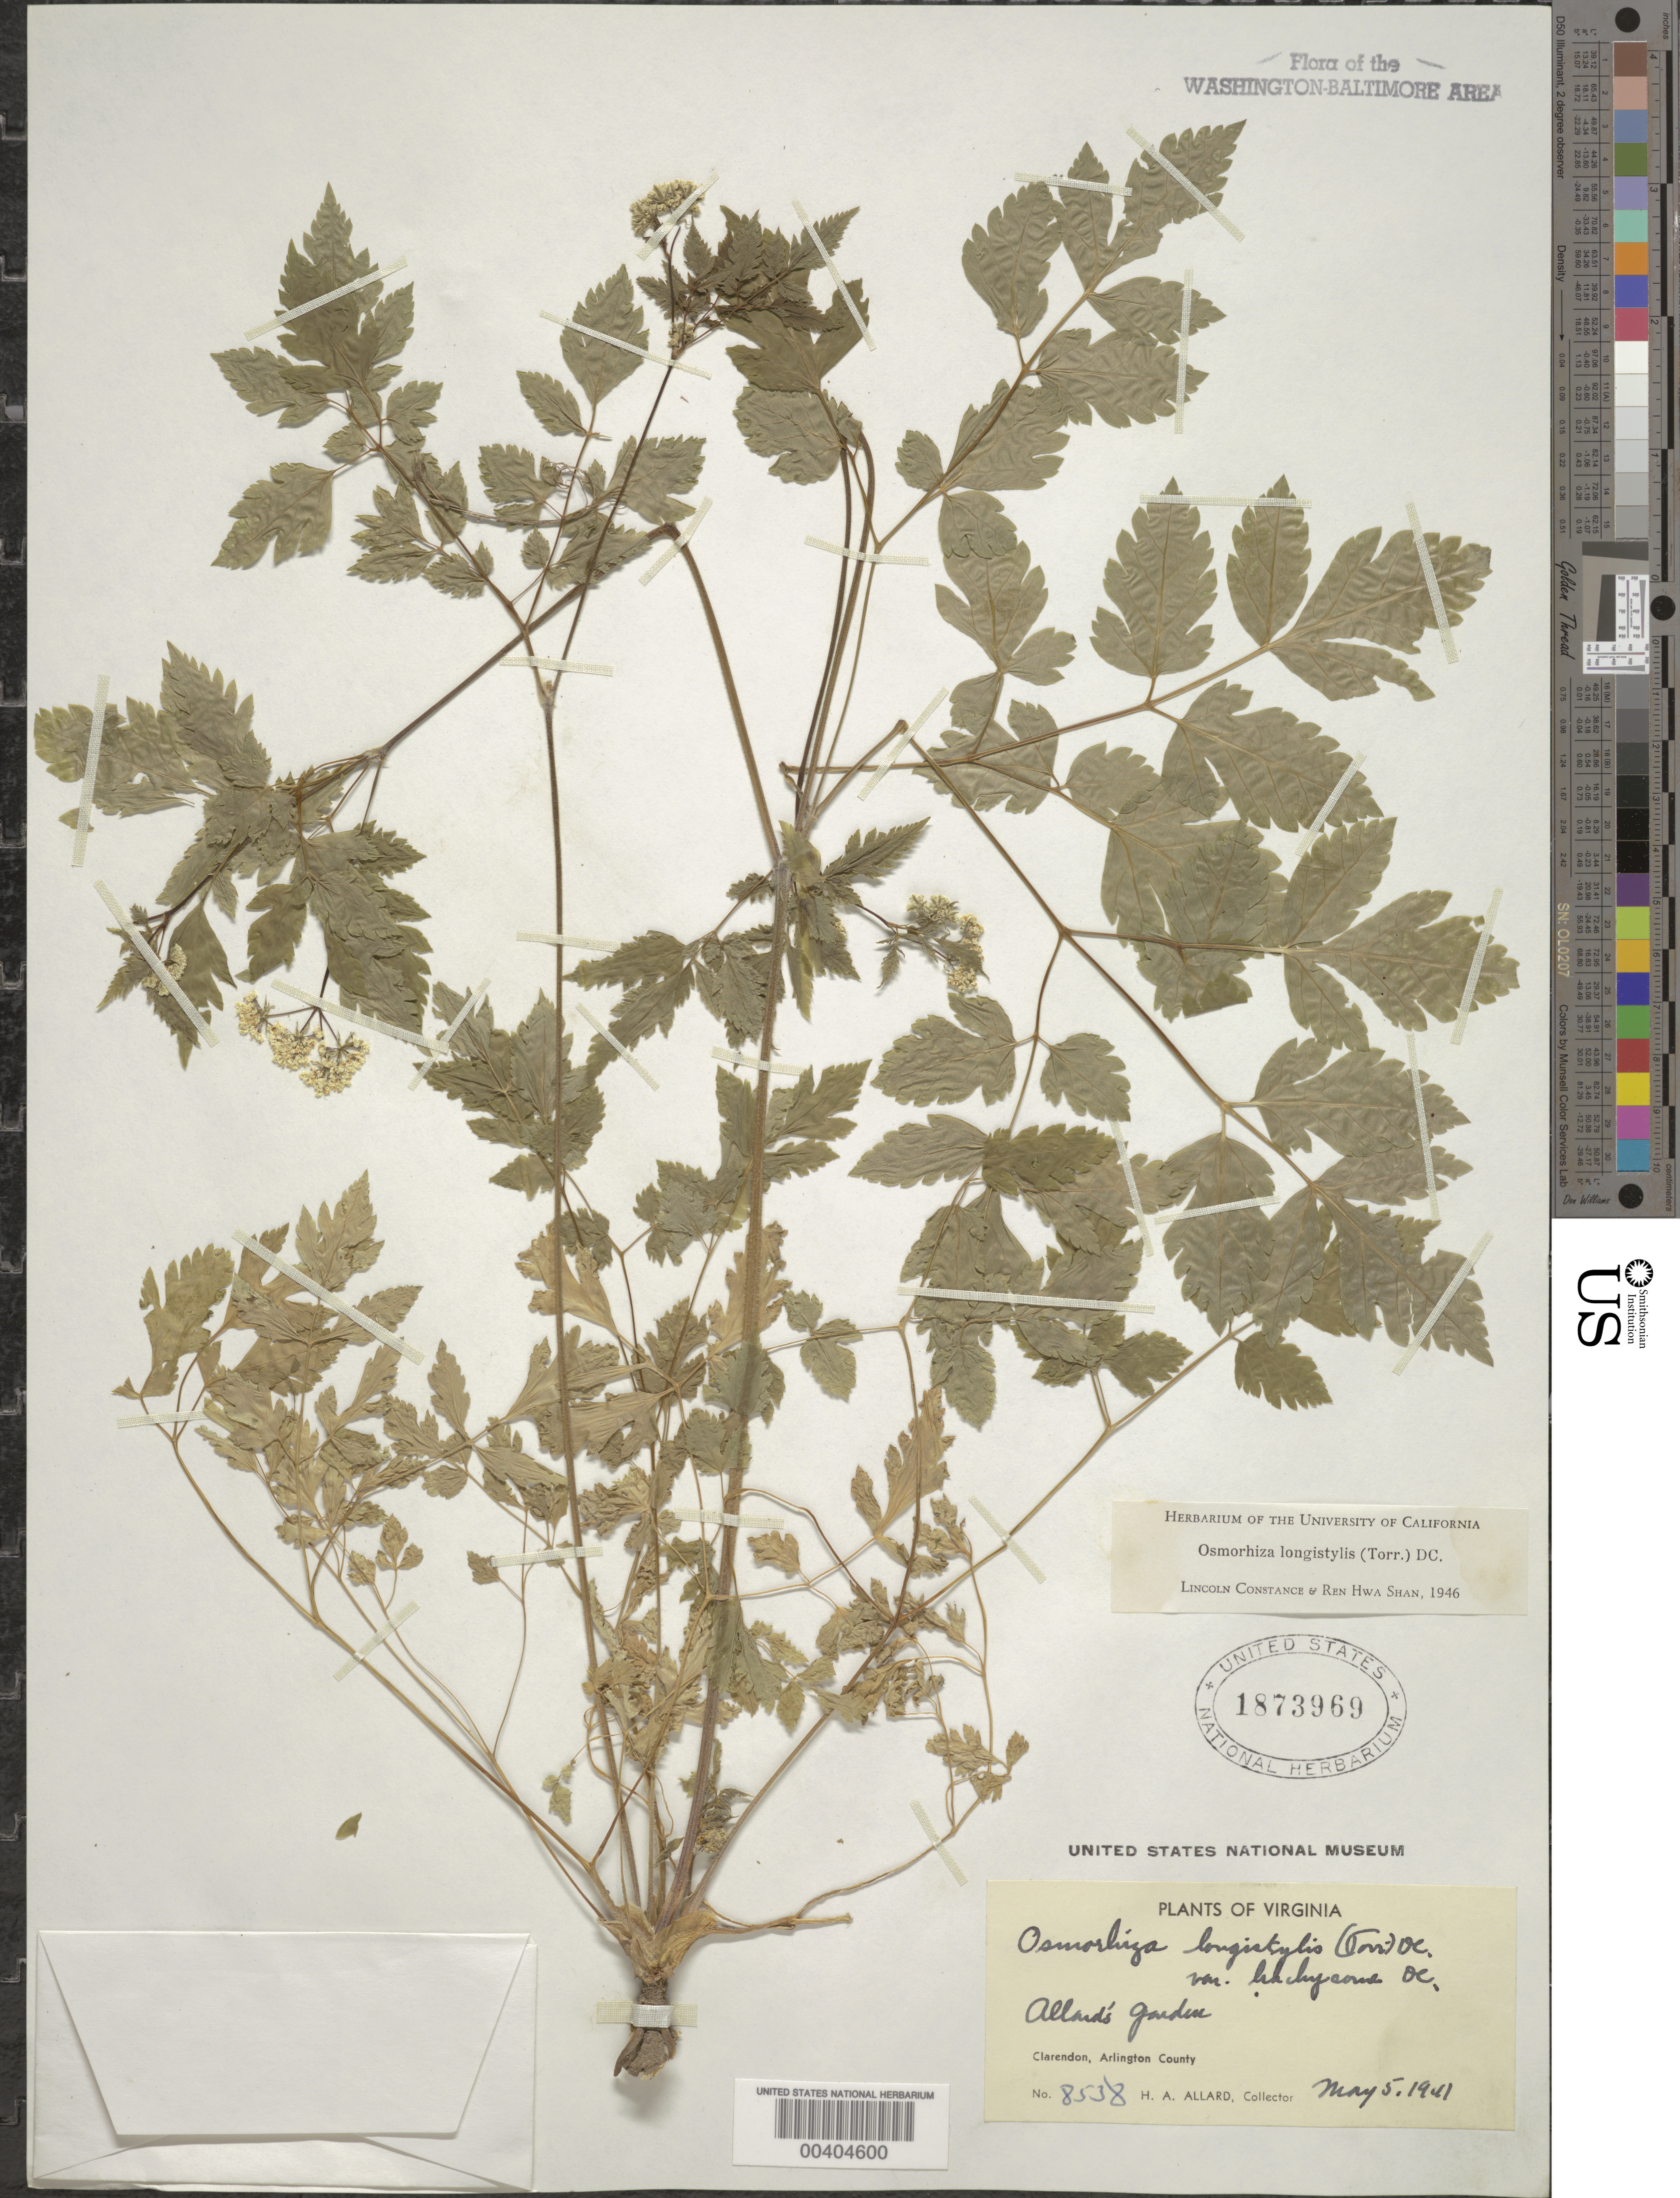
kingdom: Plantae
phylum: Tracheophyta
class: Magnoliopsida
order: Apiales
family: Apiaceae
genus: Osmorhiza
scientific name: Osmorhiza longistylis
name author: (Torr.) DC.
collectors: H. A. Allard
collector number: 8538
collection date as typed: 05 May 1941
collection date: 1941-05-05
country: United States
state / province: Virginia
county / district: Arlington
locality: Allards garden, Clarendon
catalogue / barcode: US 1873969